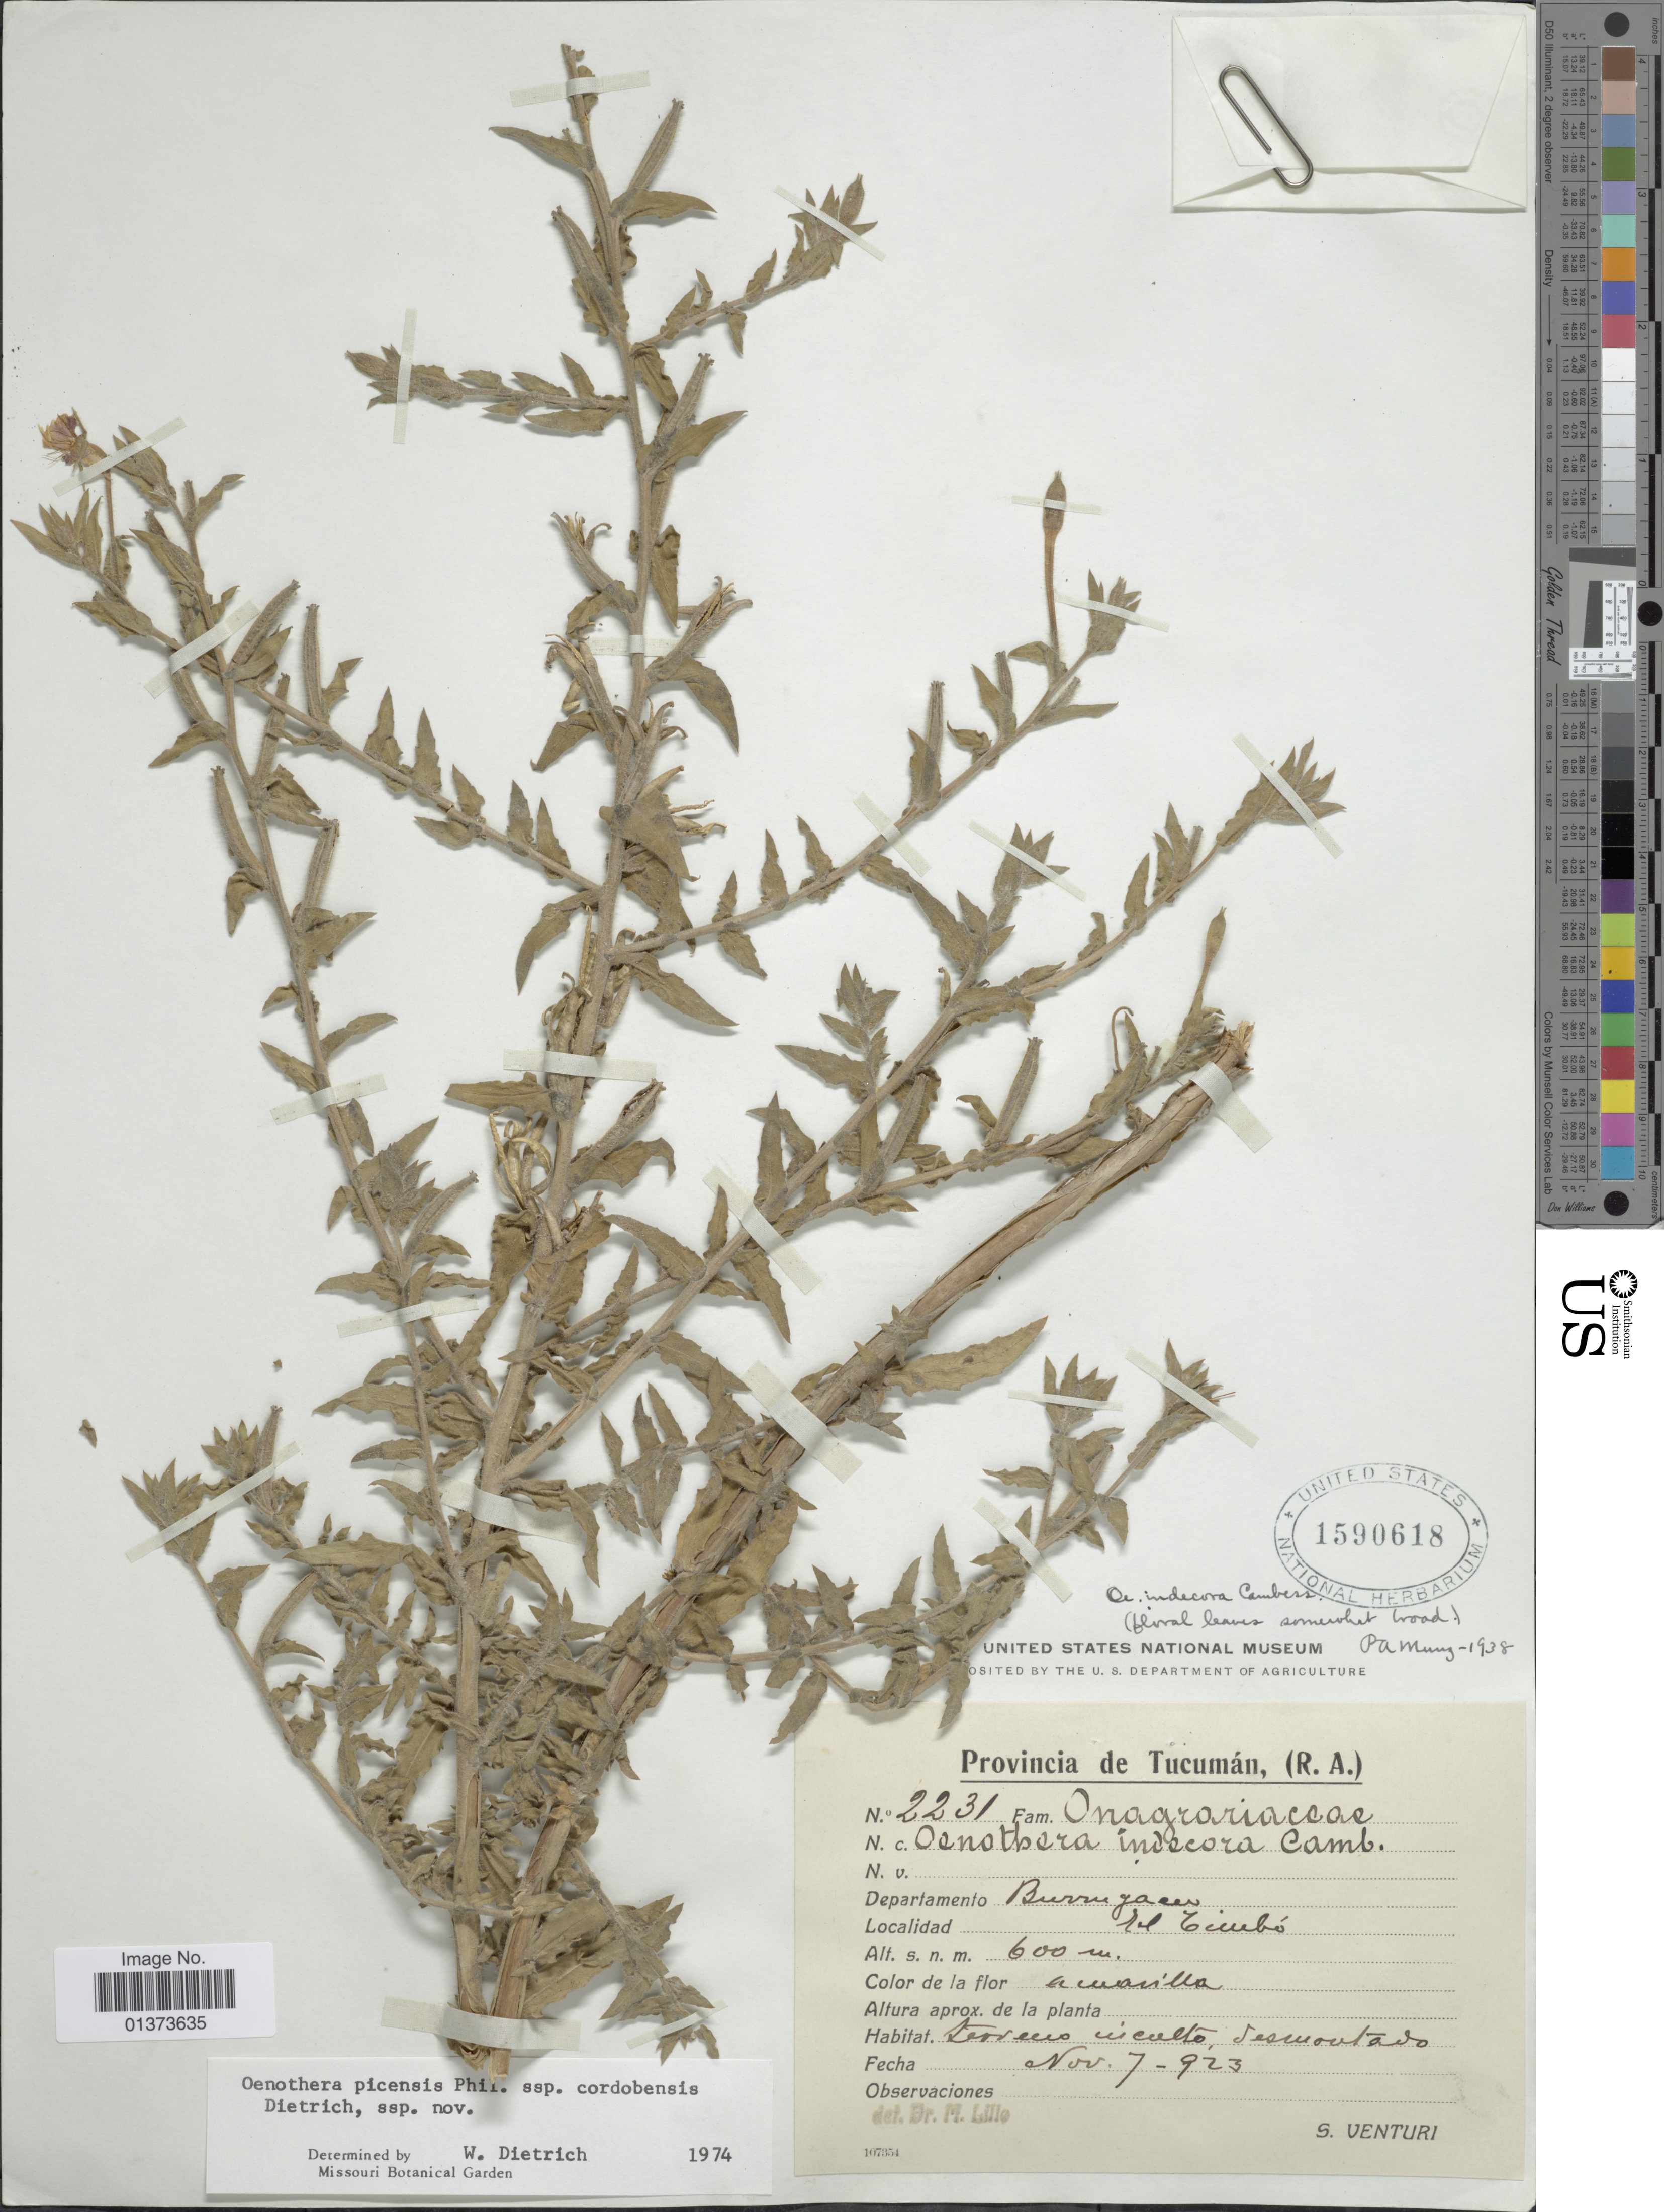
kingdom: Plantae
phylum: Tracheophyta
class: Magnoliopsida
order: Myrtales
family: Onagraceae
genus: Oenothera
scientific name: Oenothera picensis subsp. cordobensis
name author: W. Dietr.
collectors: S. Venturi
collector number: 2231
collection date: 1923-11-07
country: Argentina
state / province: Tucuman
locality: Departamento Burrujacu, del Ciubó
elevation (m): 600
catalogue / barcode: US 1590618